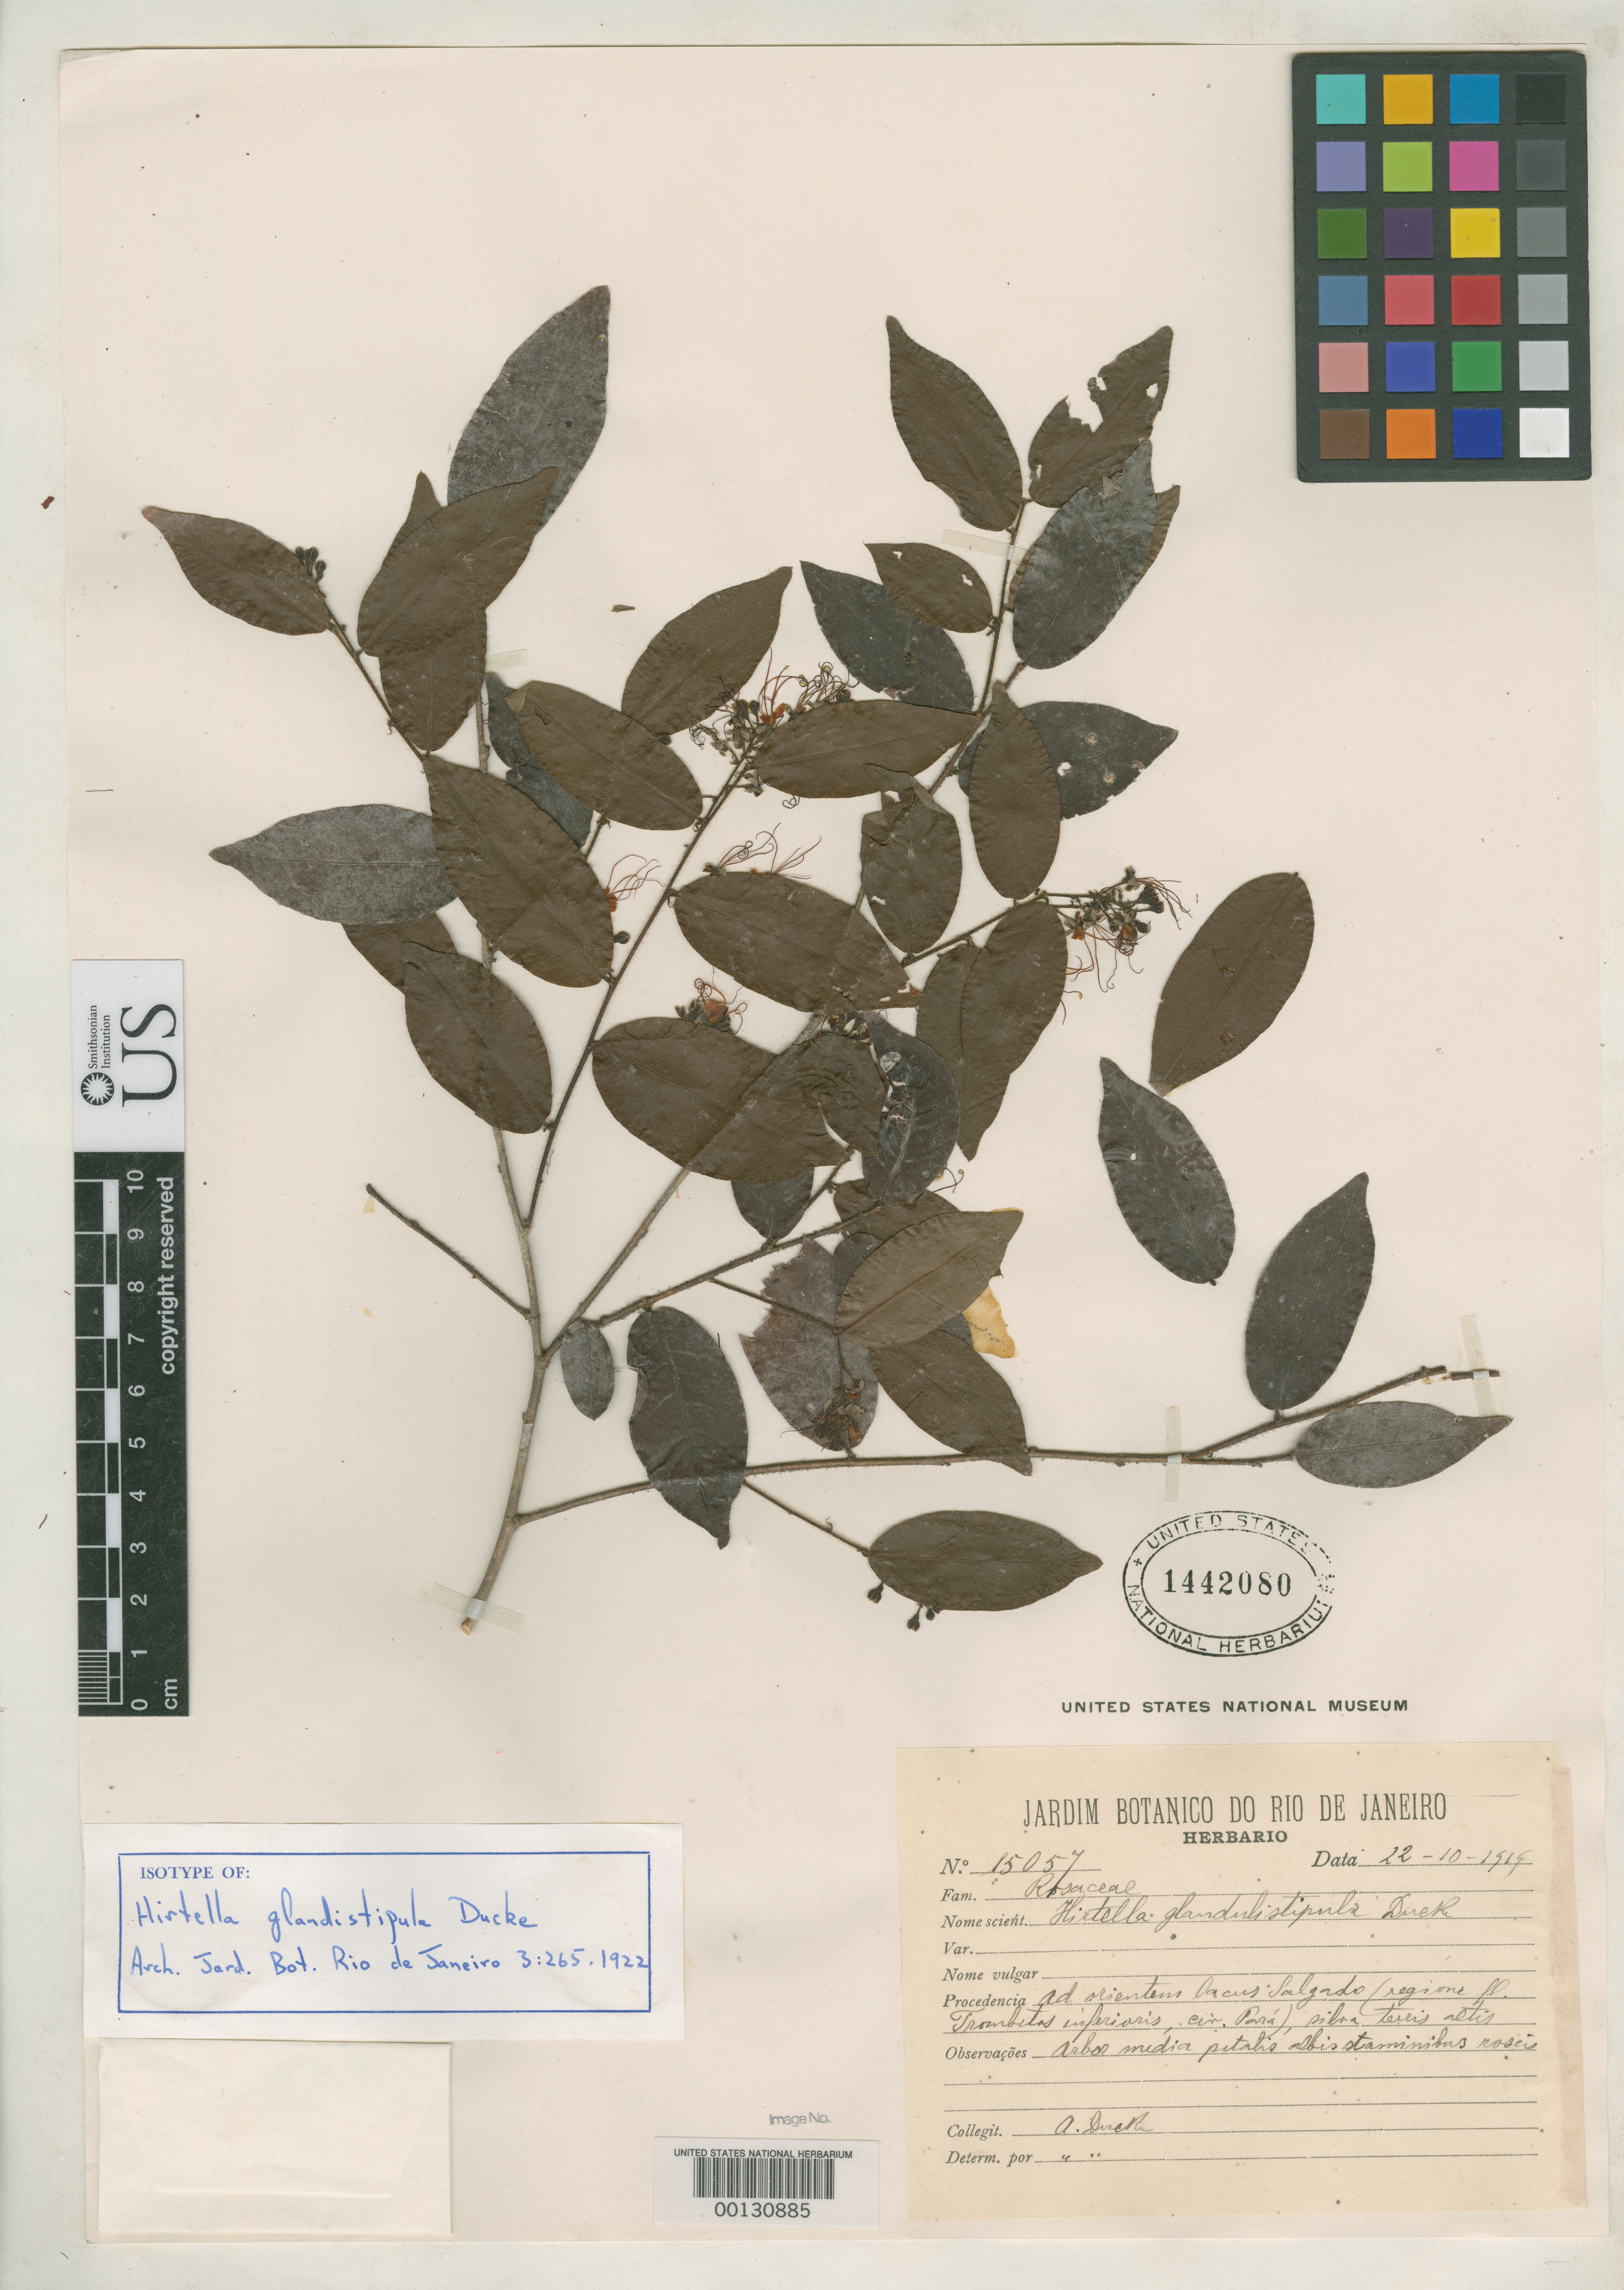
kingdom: Plantae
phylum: Tracheophyta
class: Magnoliopsida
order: Malpighiales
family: Chrysobalanaceae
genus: Hirtella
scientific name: Hirtella glandulistipula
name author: Ducke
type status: Isotype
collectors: A. Ducke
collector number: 15057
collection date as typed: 22 Oct 1919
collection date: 1919-10-22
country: Brazil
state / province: Pernambuco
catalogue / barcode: US 1442080